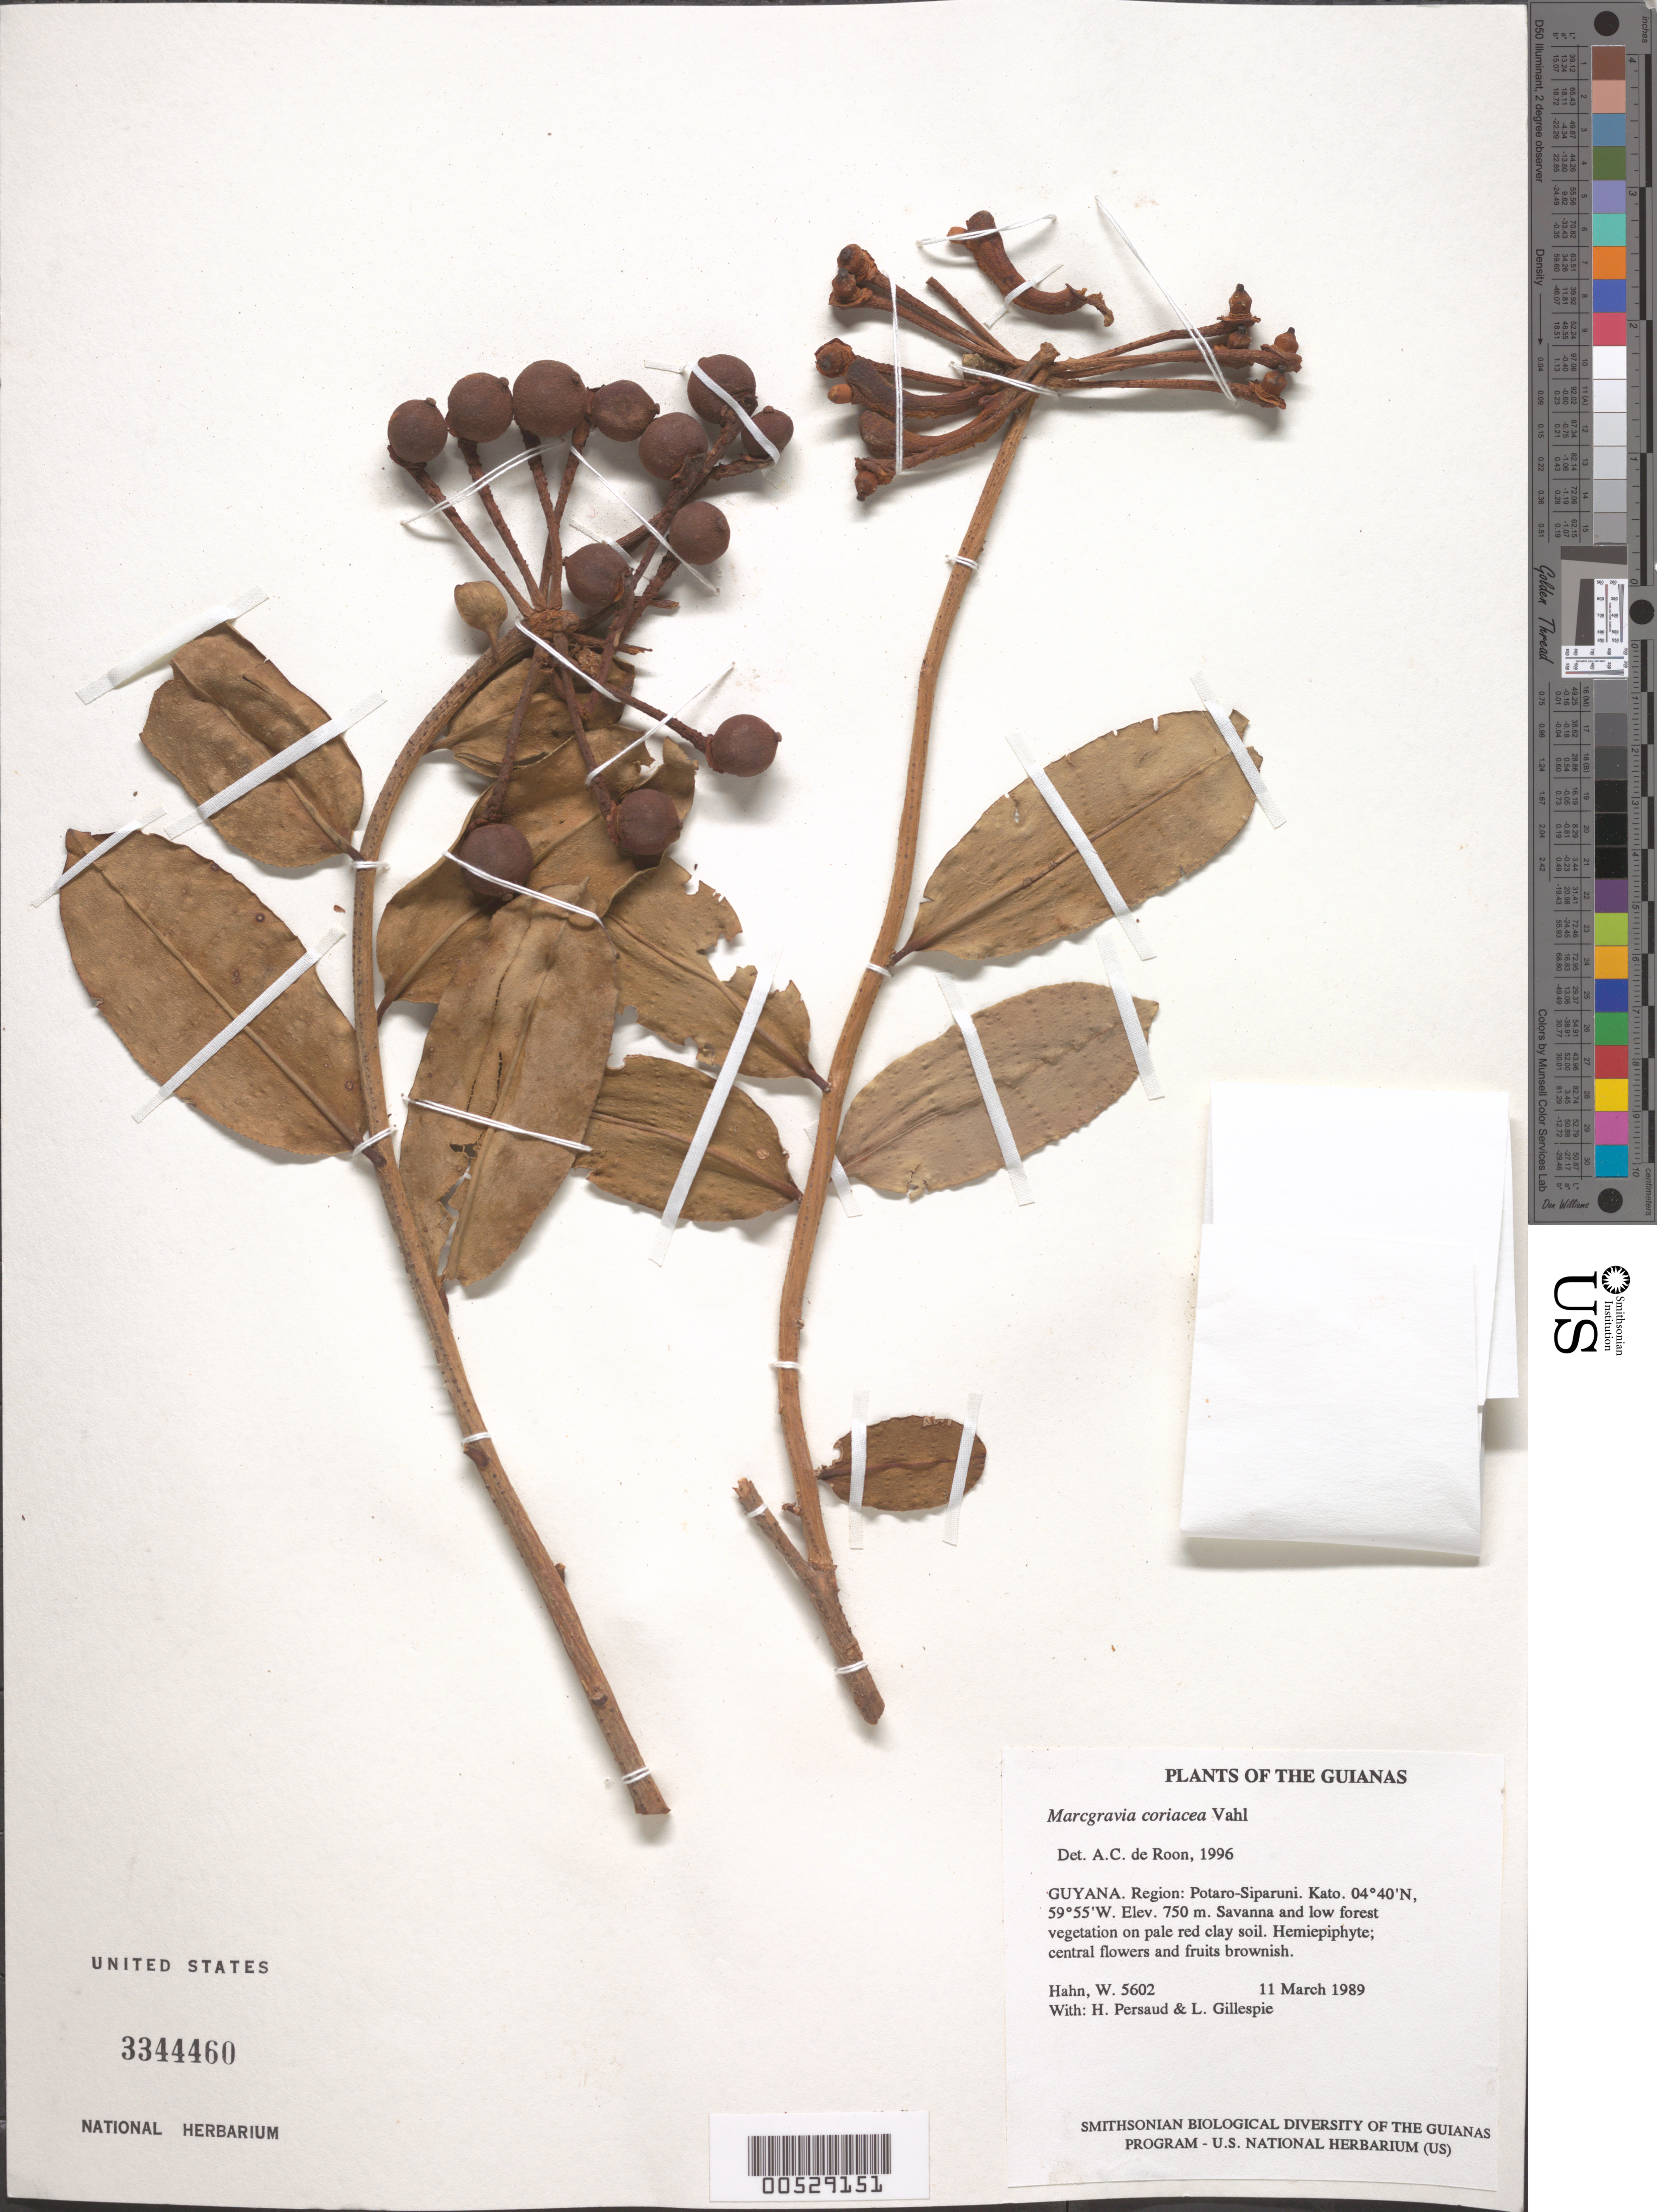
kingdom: Plantae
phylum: Tracheophyta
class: Magnoliopsida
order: Ericales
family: Marcgraviaceae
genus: Marcgravia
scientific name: Marcgravia coriacea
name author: Vahl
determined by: de Roon, A. C.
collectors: W. Hahn, H. Persaud & L. J. Gillespie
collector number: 5602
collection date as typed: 11 March 1989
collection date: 1989-03-11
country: Guyana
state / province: Potaro-Siparuni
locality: Kato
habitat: Savanna and low forest vegetation on pale red clay soil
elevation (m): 750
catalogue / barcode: US 3344460